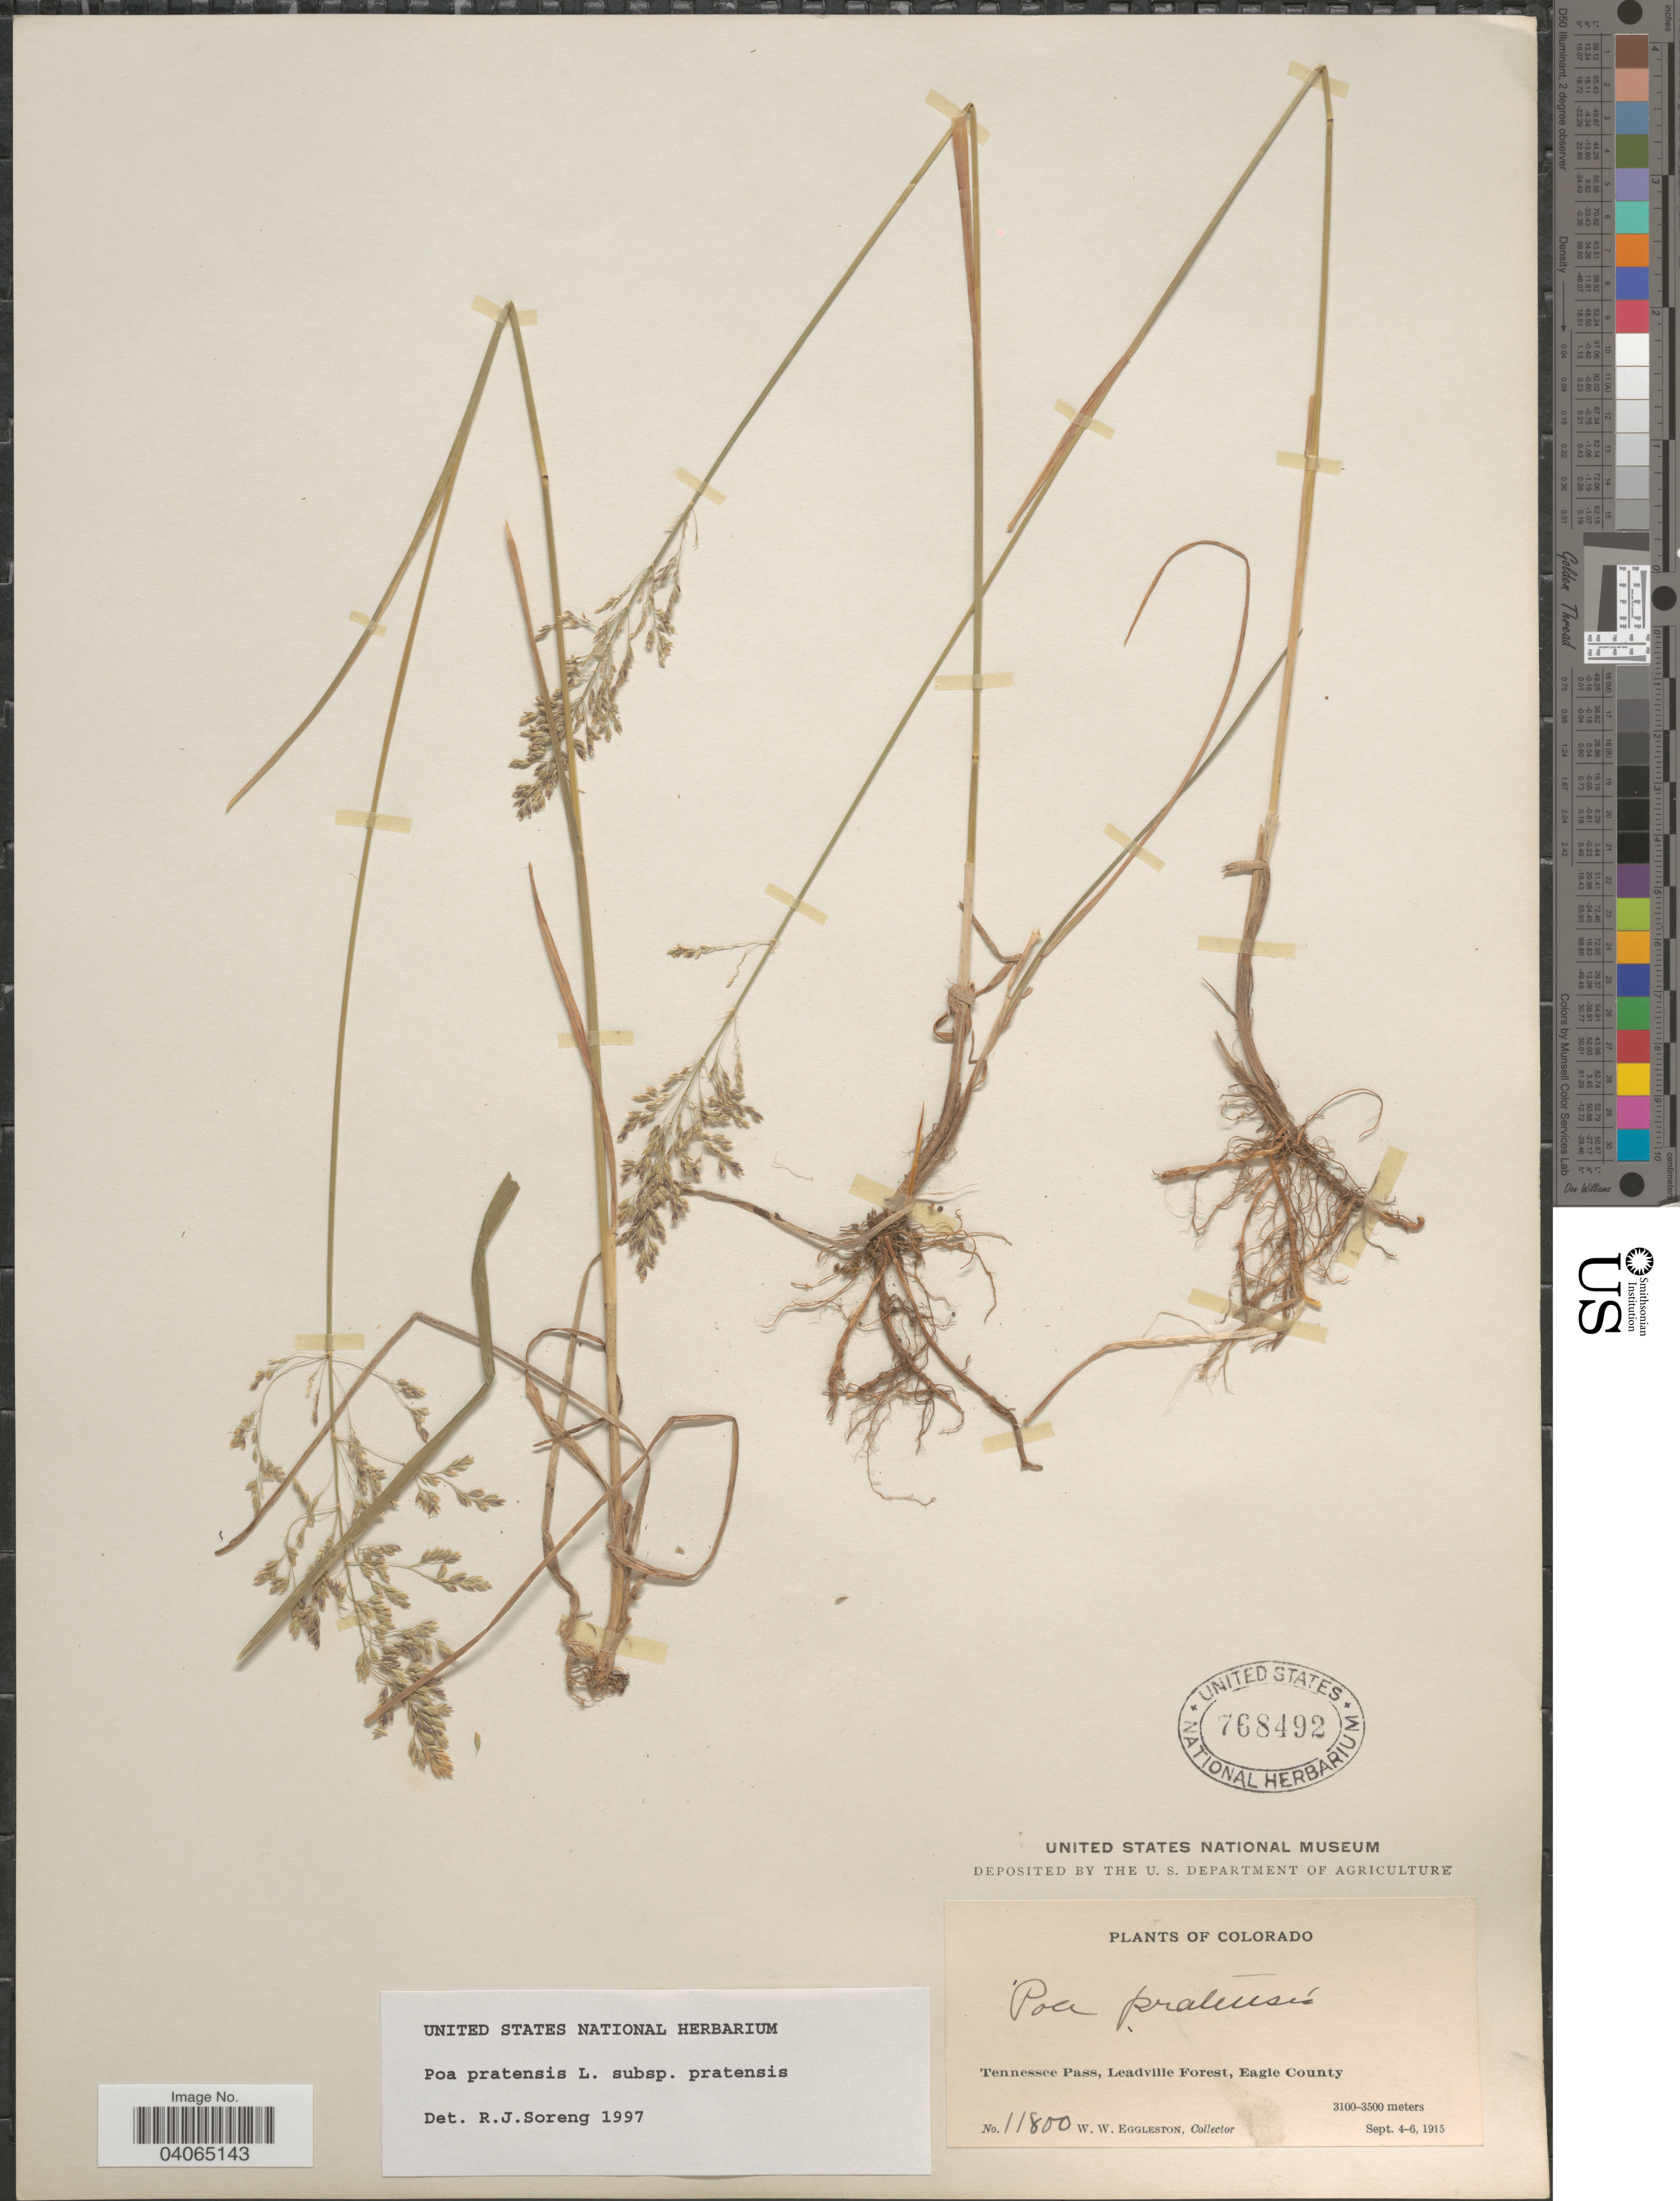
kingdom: Plantae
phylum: Tracheophyta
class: Liliopsida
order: Poales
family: Poaceae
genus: Poa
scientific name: Poa pratensis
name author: L.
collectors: W. W. Eggleston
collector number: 11800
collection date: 1915-09-04/1915-09-06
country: United States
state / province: Colorado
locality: Tennessee Pass, Leadville Forest, Eagle County.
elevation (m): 3100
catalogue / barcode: US 768492